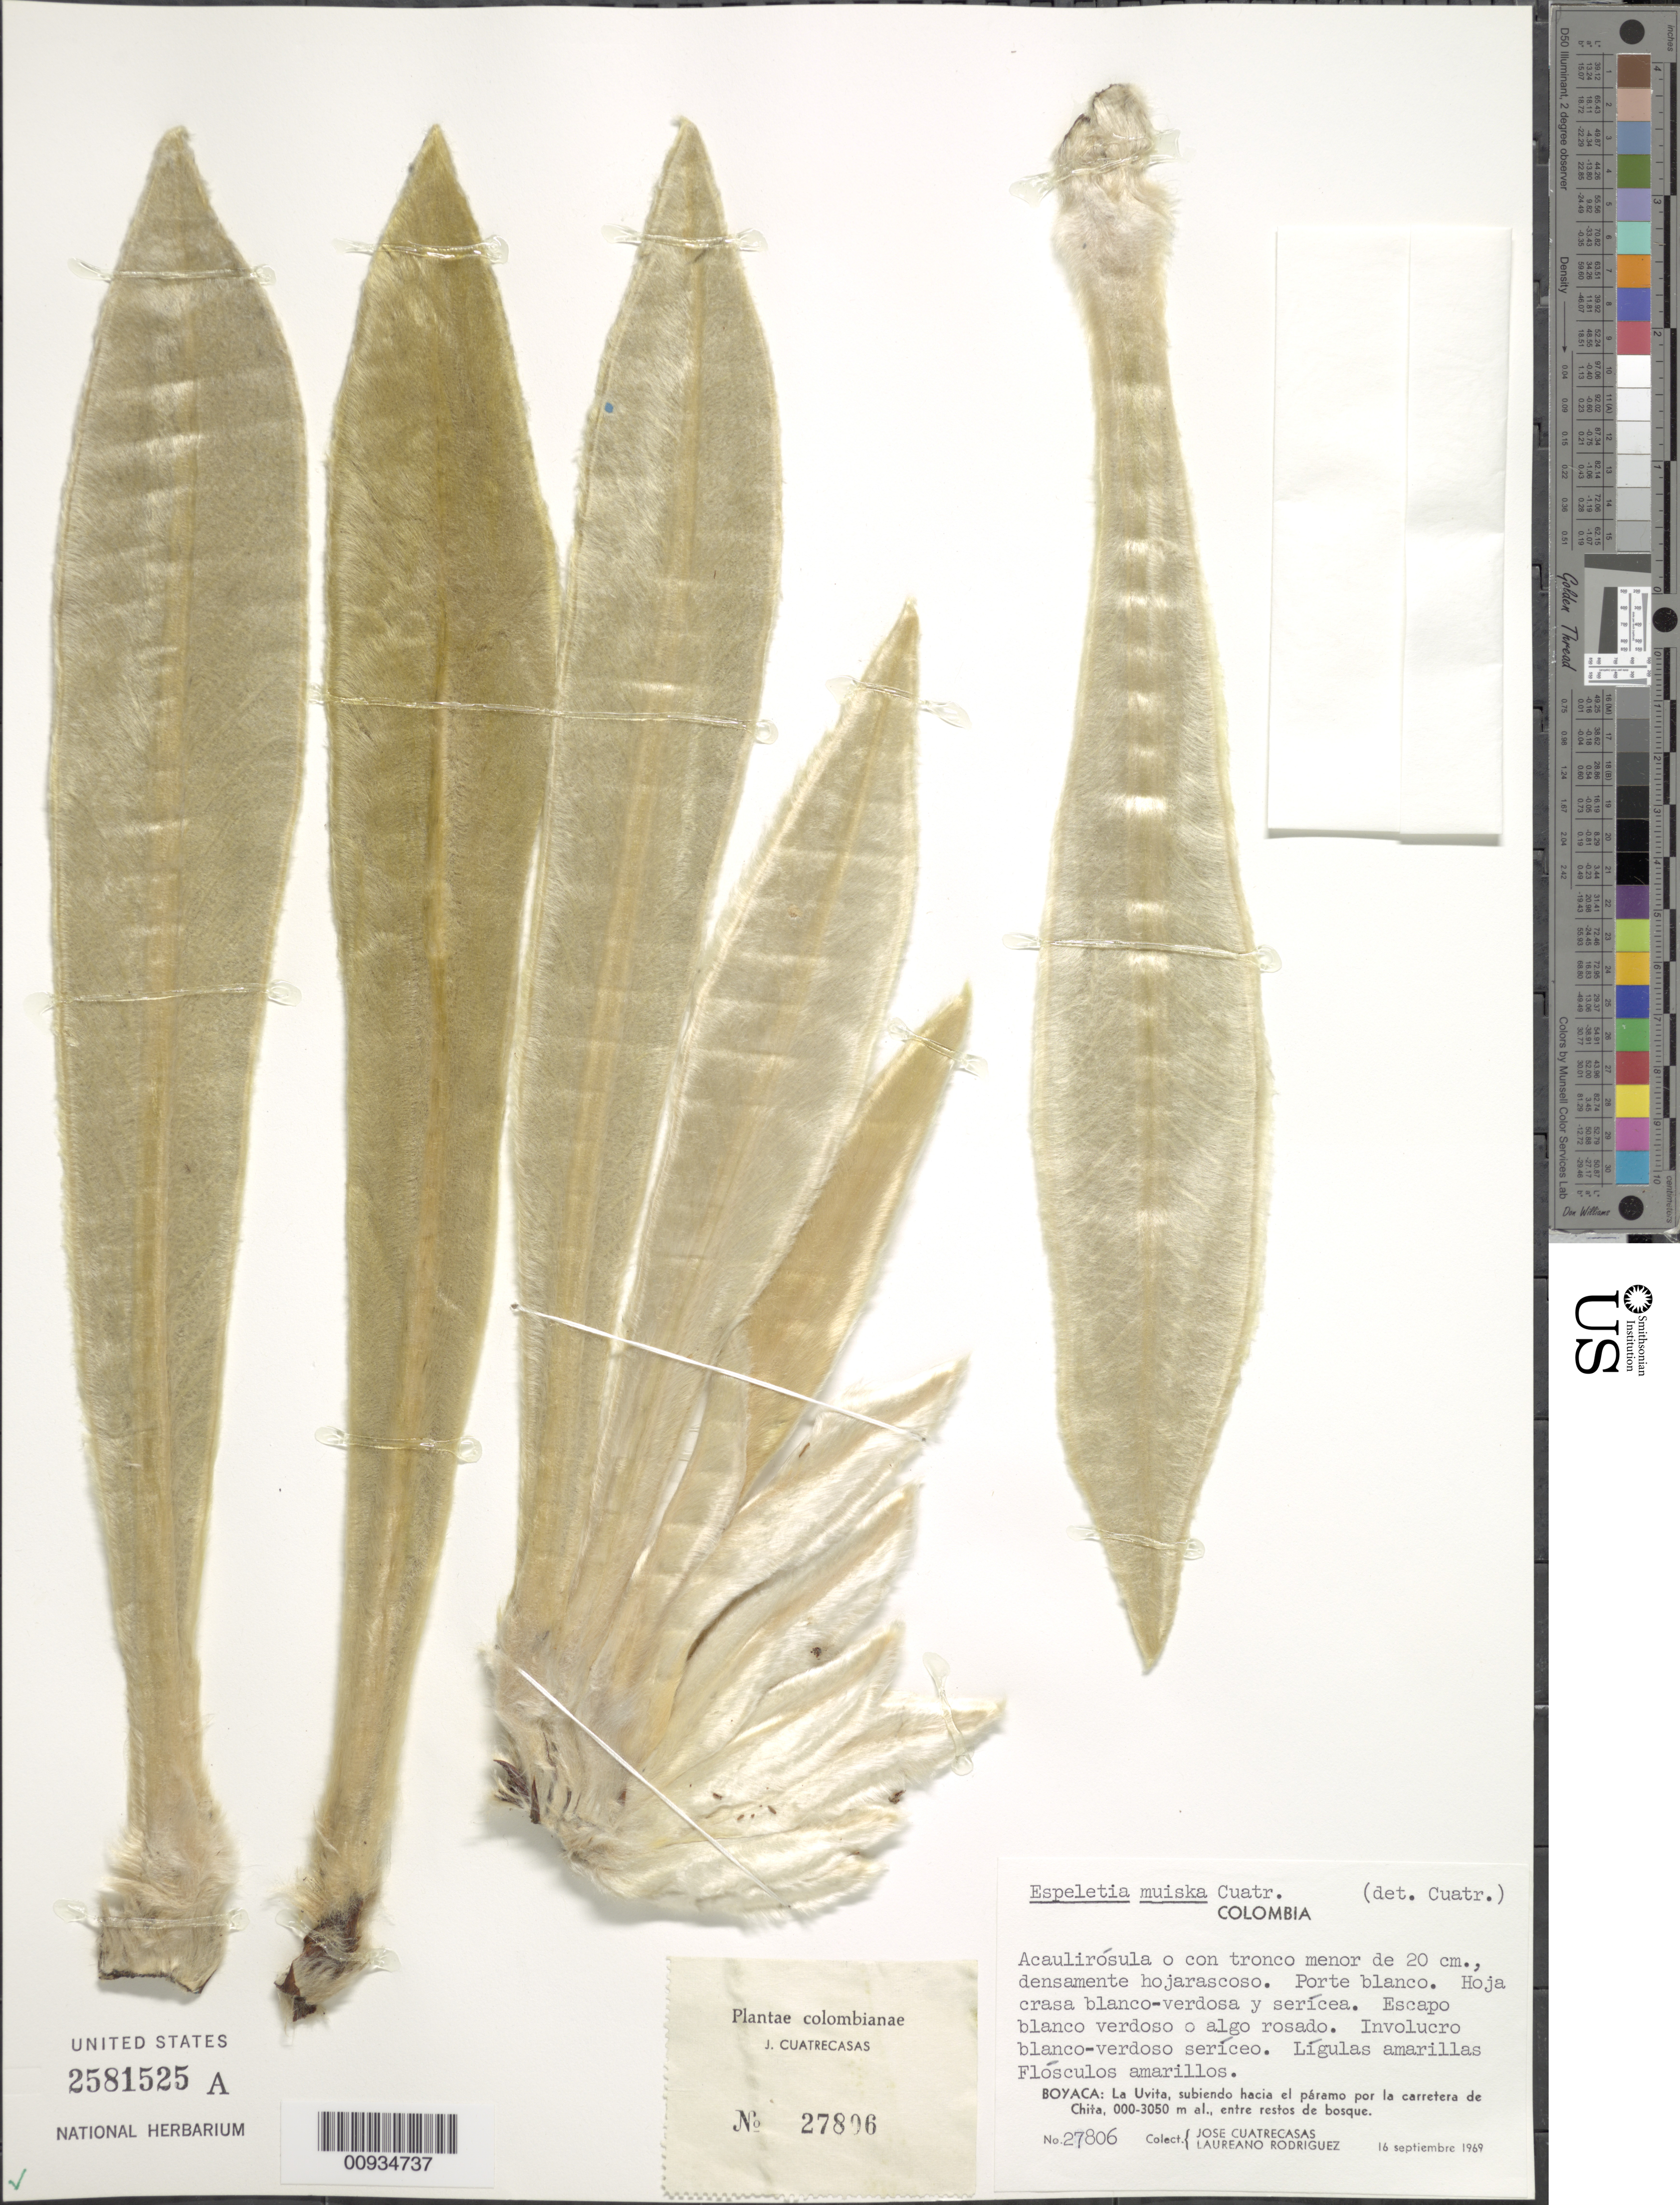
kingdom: Plantae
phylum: Tracheophyta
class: Magnoliopsida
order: Asterales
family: Asteraceae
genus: Espeletiopsis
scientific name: Espeletiopsis muiska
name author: (Cuatrec.) Cuatrec.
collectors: J. Cuatrecasas & L. Rodriguez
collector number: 27806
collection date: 1969-09-16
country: Colombia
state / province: Boyacá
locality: Boyacá: La Uvita, subiendo hacia el paramo por la carretera de Chita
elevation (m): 0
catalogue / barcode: US 2581525A